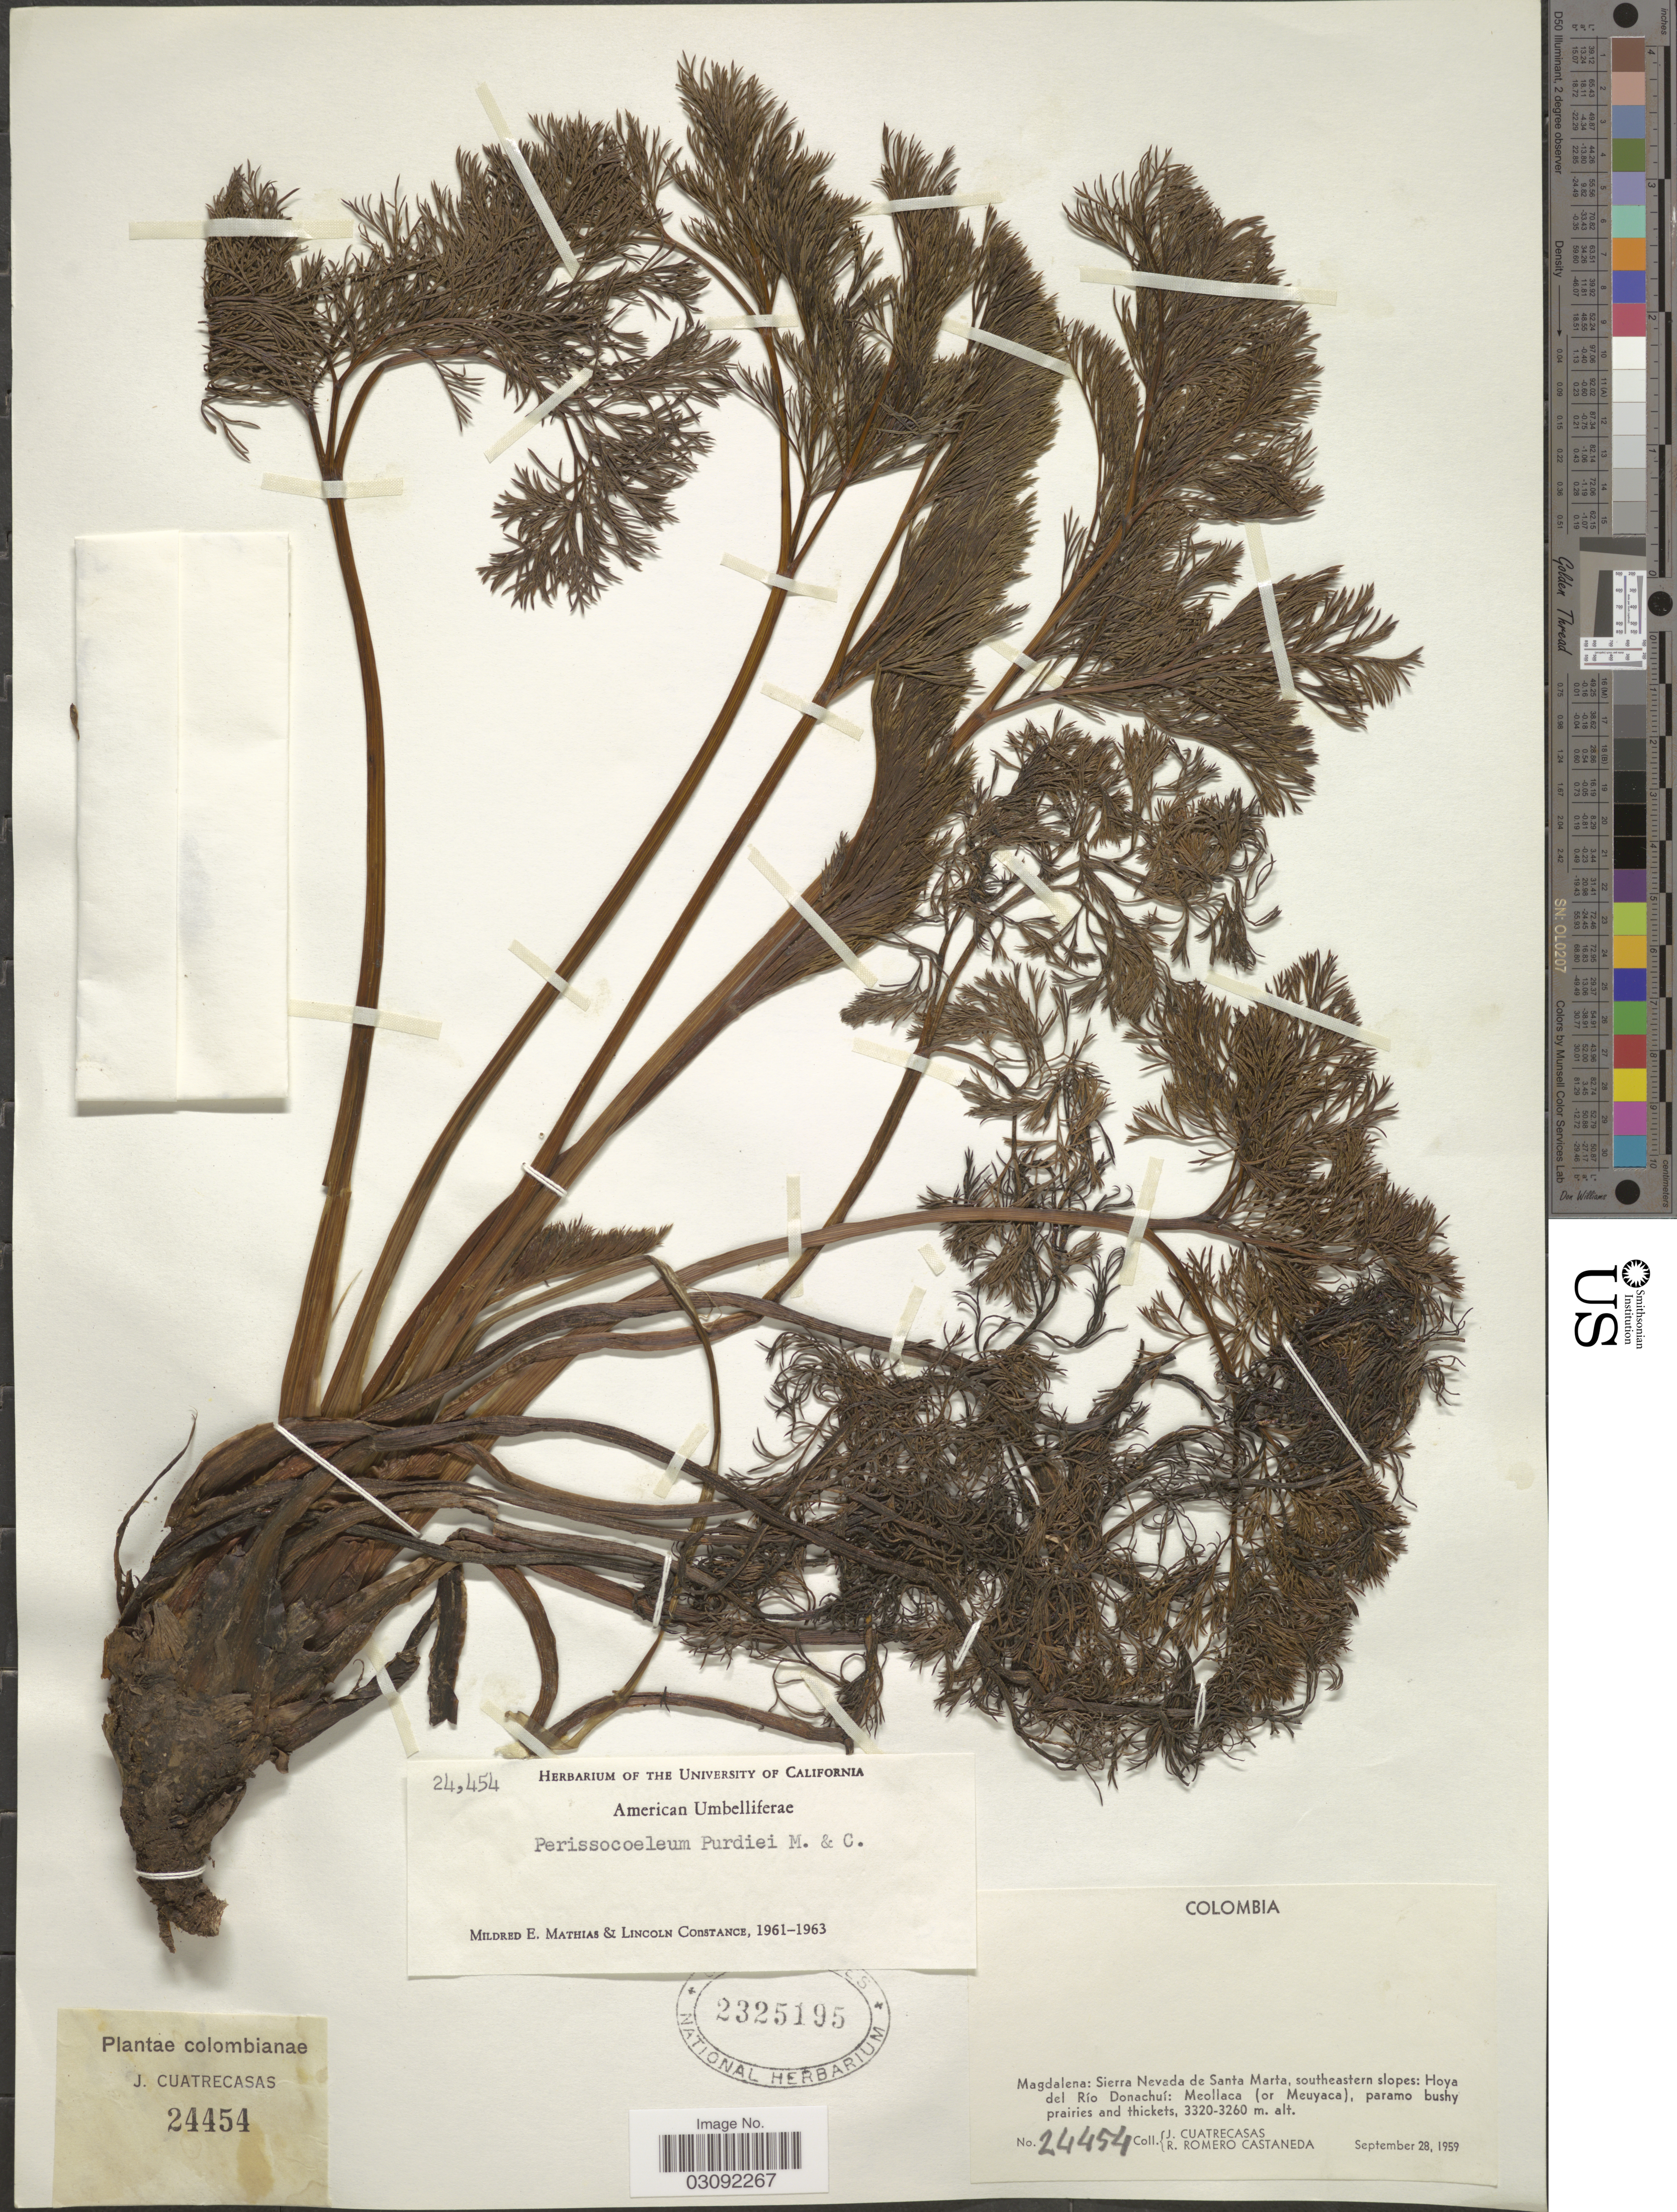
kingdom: Plantae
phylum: Tracheophyta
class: Magnoliopsida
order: Apiales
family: Apiaceae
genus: Perissocoeleum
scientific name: Perissocoeleum purdiei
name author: Mathias & Constance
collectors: J. Cuatrecasas & R. Romero Castañeda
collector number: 24454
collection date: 1959-09-28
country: Colombia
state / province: Magdalena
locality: Sierra Nevada de Santa Marta, southeastern slopes: Hoya del Río Donachuí: Meollaca (or Meuyaca), paramo bushy prairies and thickets.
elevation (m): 3260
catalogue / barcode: US 2325195